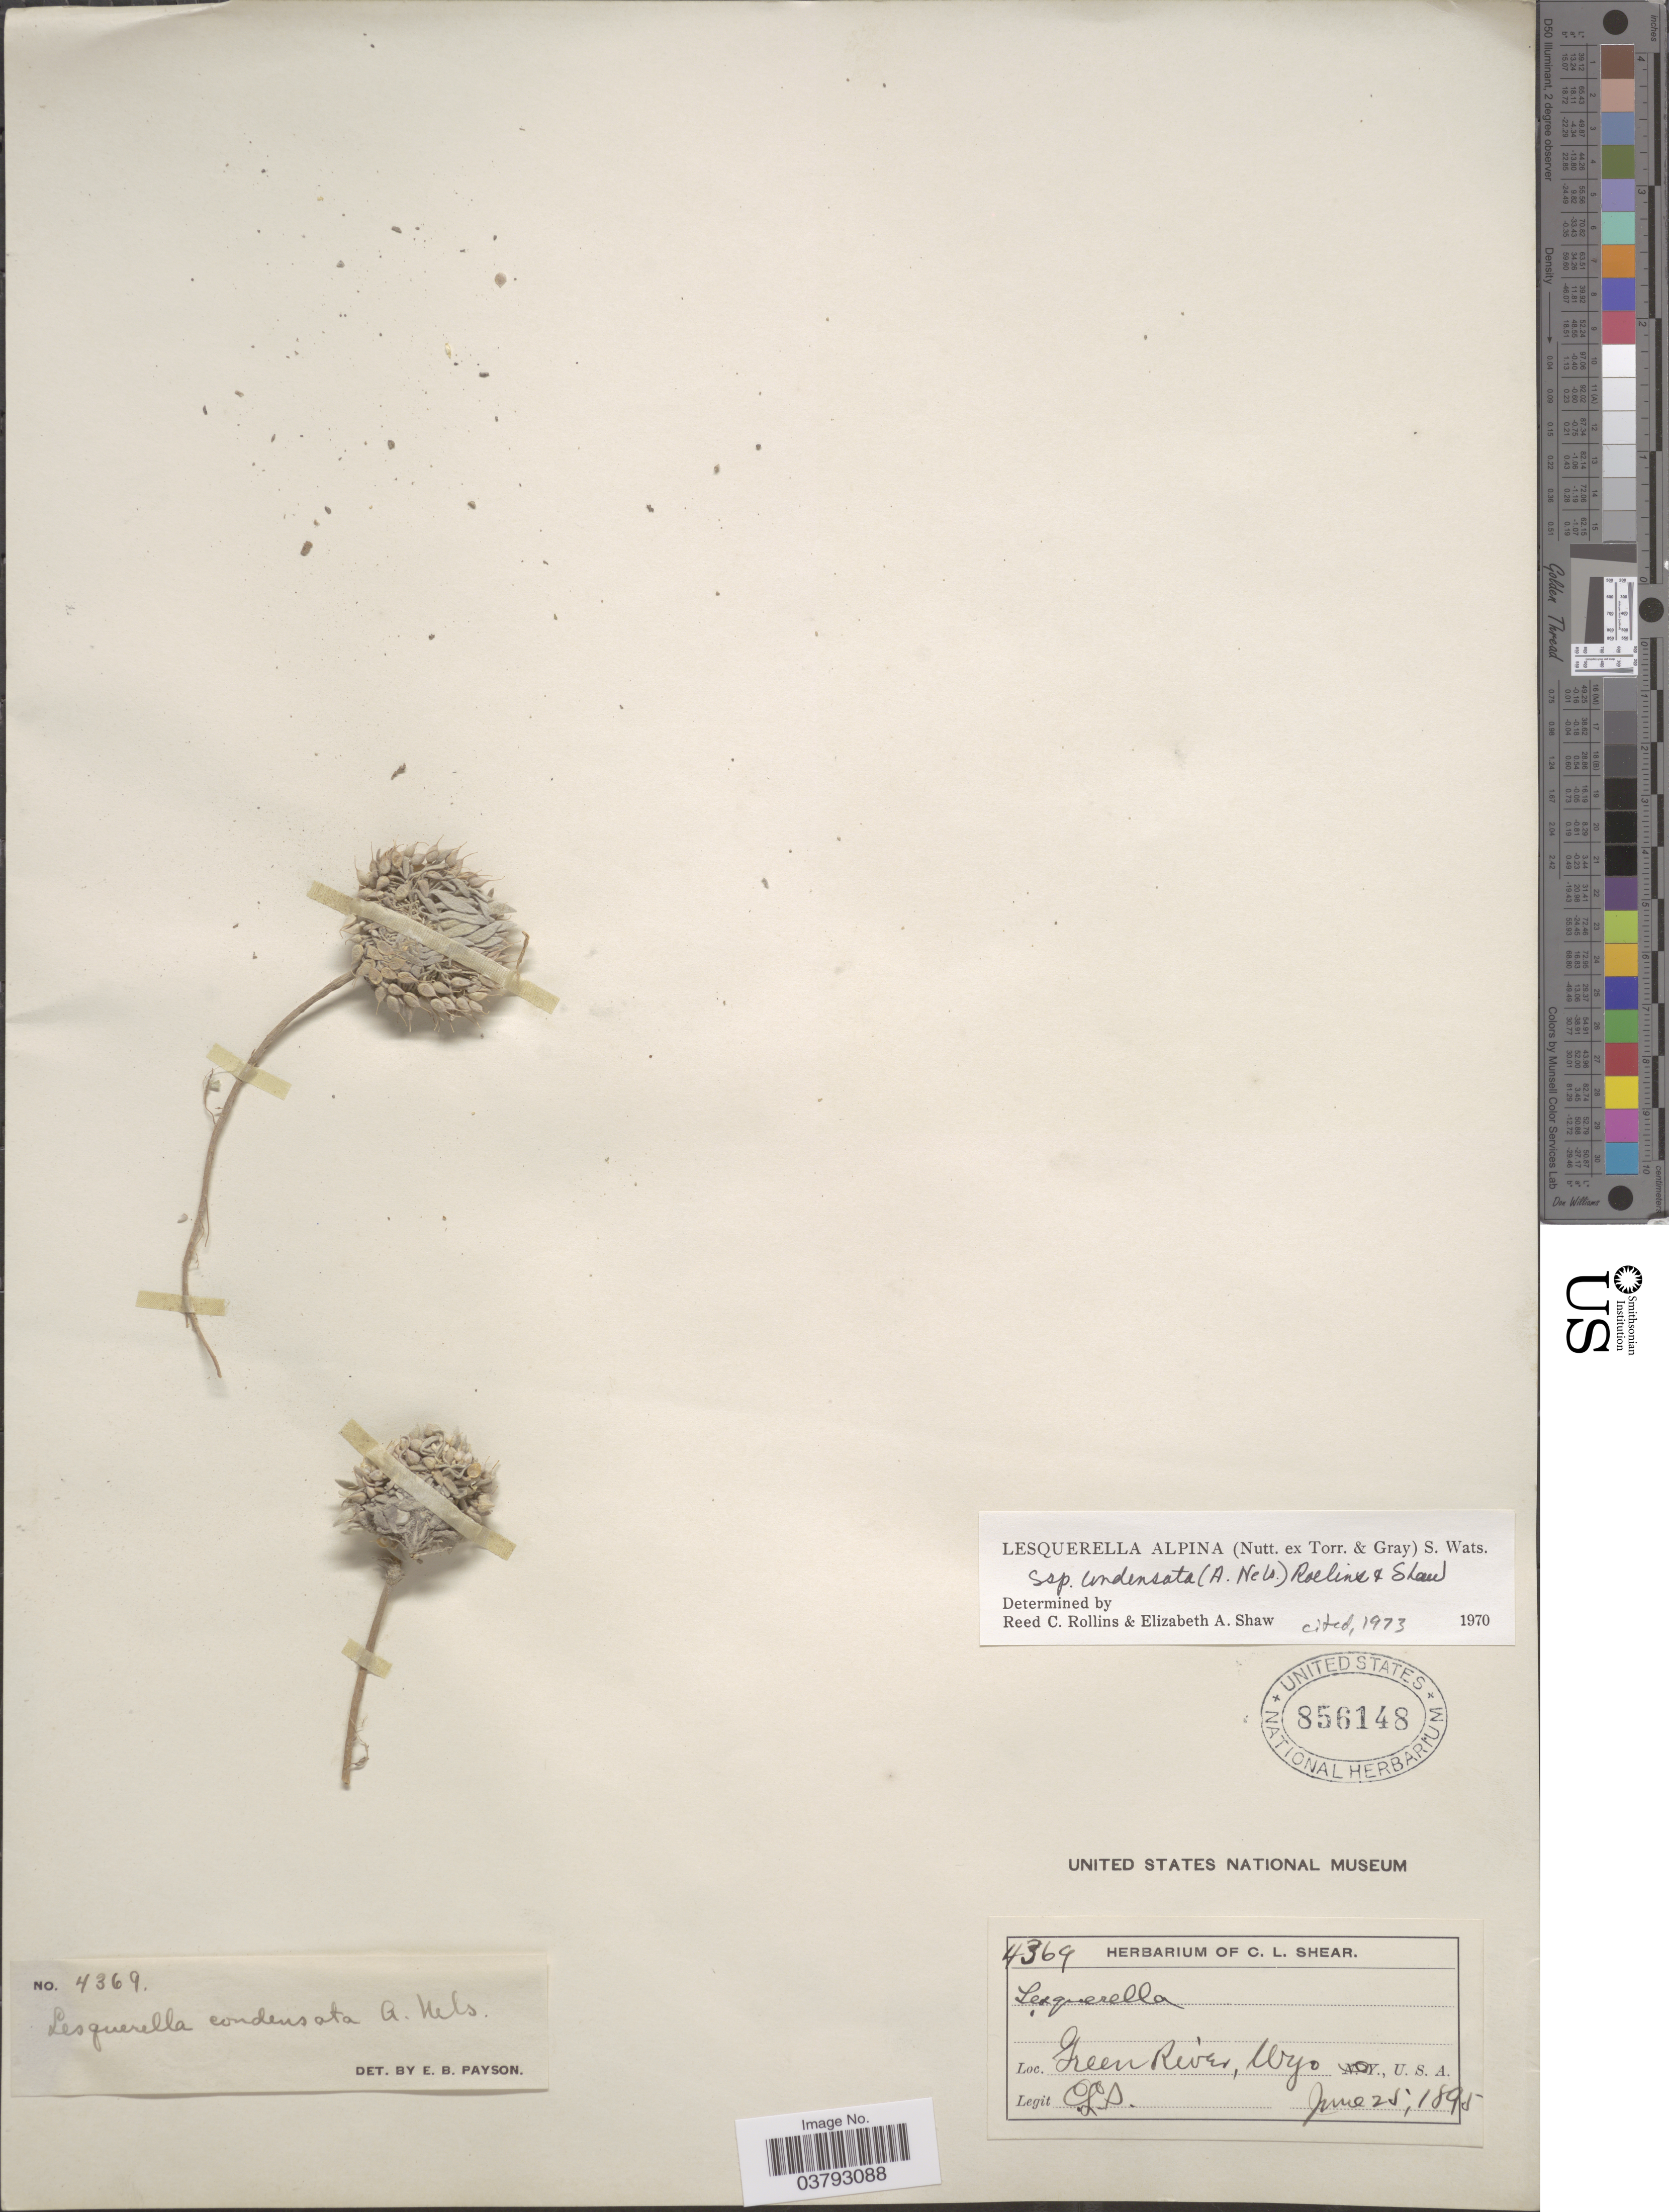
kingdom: Plantae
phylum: Tracheophyta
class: Magnoliopsida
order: Brassicales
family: Brassicaceae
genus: Lesquerella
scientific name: Lesquerella alpina subsp. condensata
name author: (A. Nelson) Rollins & E.A. Shaw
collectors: C. L. Shear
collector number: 4369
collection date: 1895-06-25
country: United States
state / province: Wyoming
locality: Green River.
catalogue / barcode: US 856148